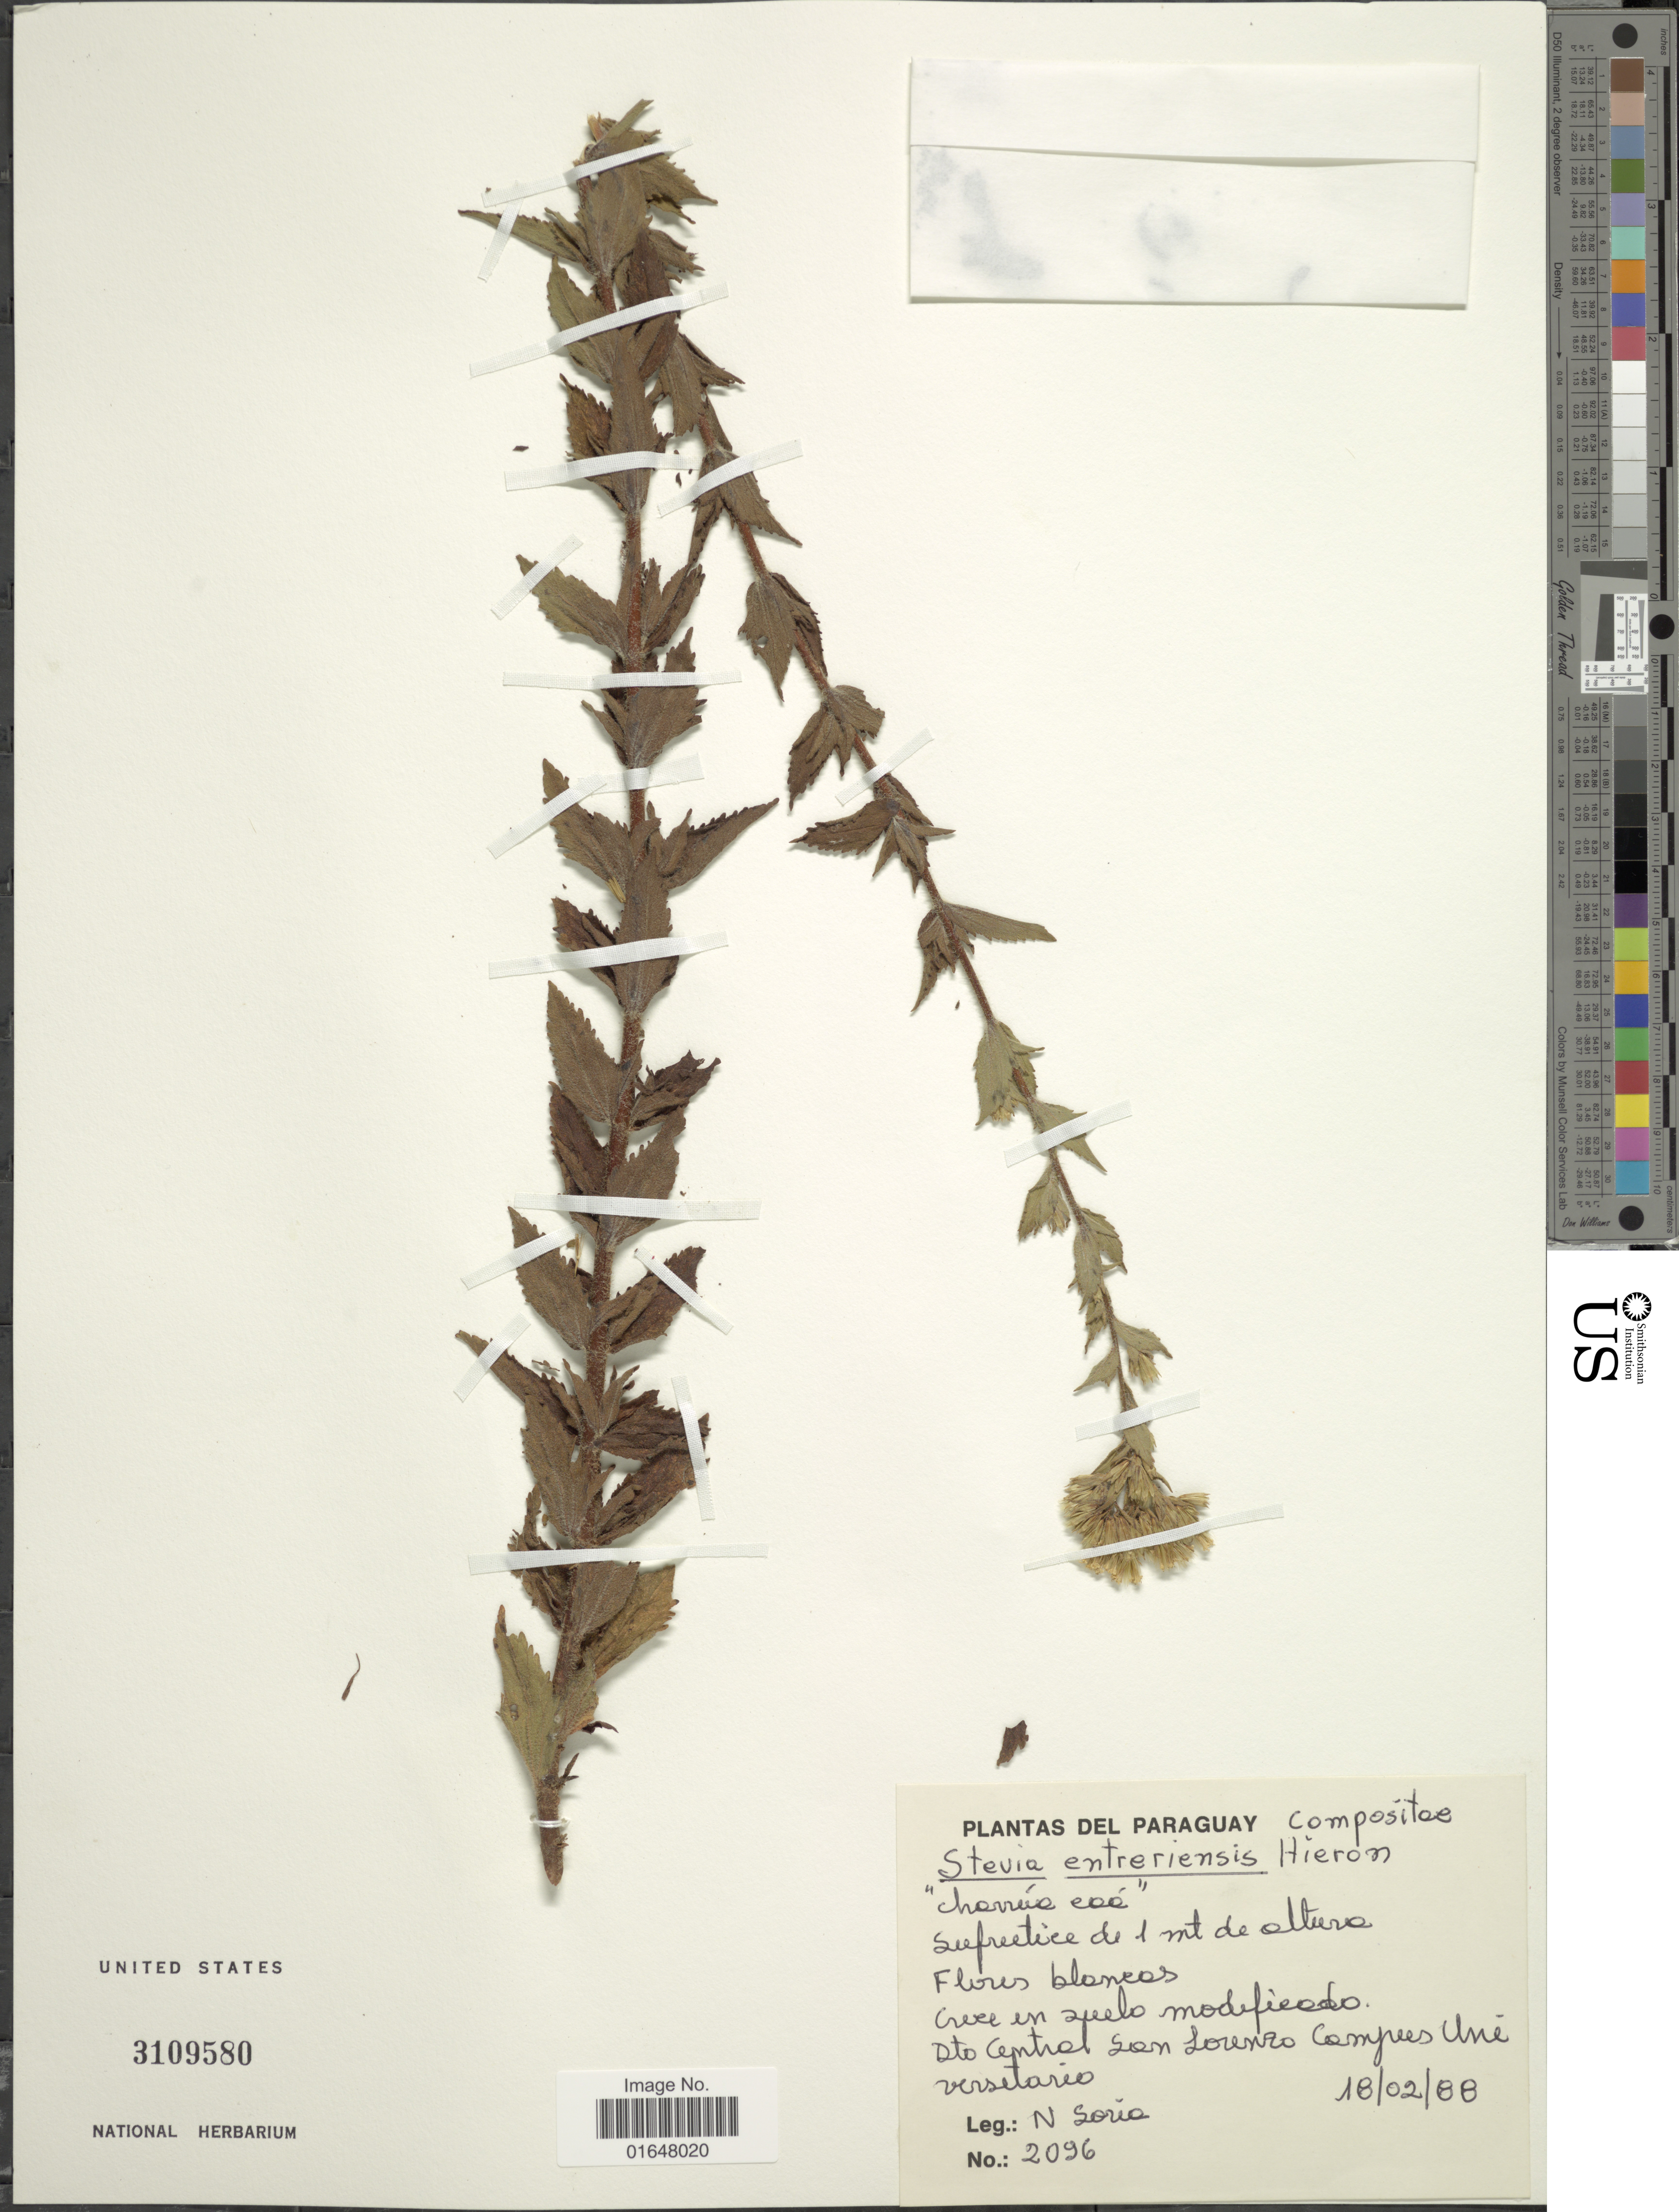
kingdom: Plantae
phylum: Tracheophyta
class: Magnoliopsida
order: Asterales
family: Asteraceae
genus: Stevia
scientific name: Stevia entreriensis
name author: Hieron.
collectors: N. Soria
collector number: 2096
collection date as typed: Transcribed d/m/y: 18/2/88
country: Paraguay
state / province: Central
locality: San Lorenzo Campus Universitario.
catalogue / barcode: US 3109580